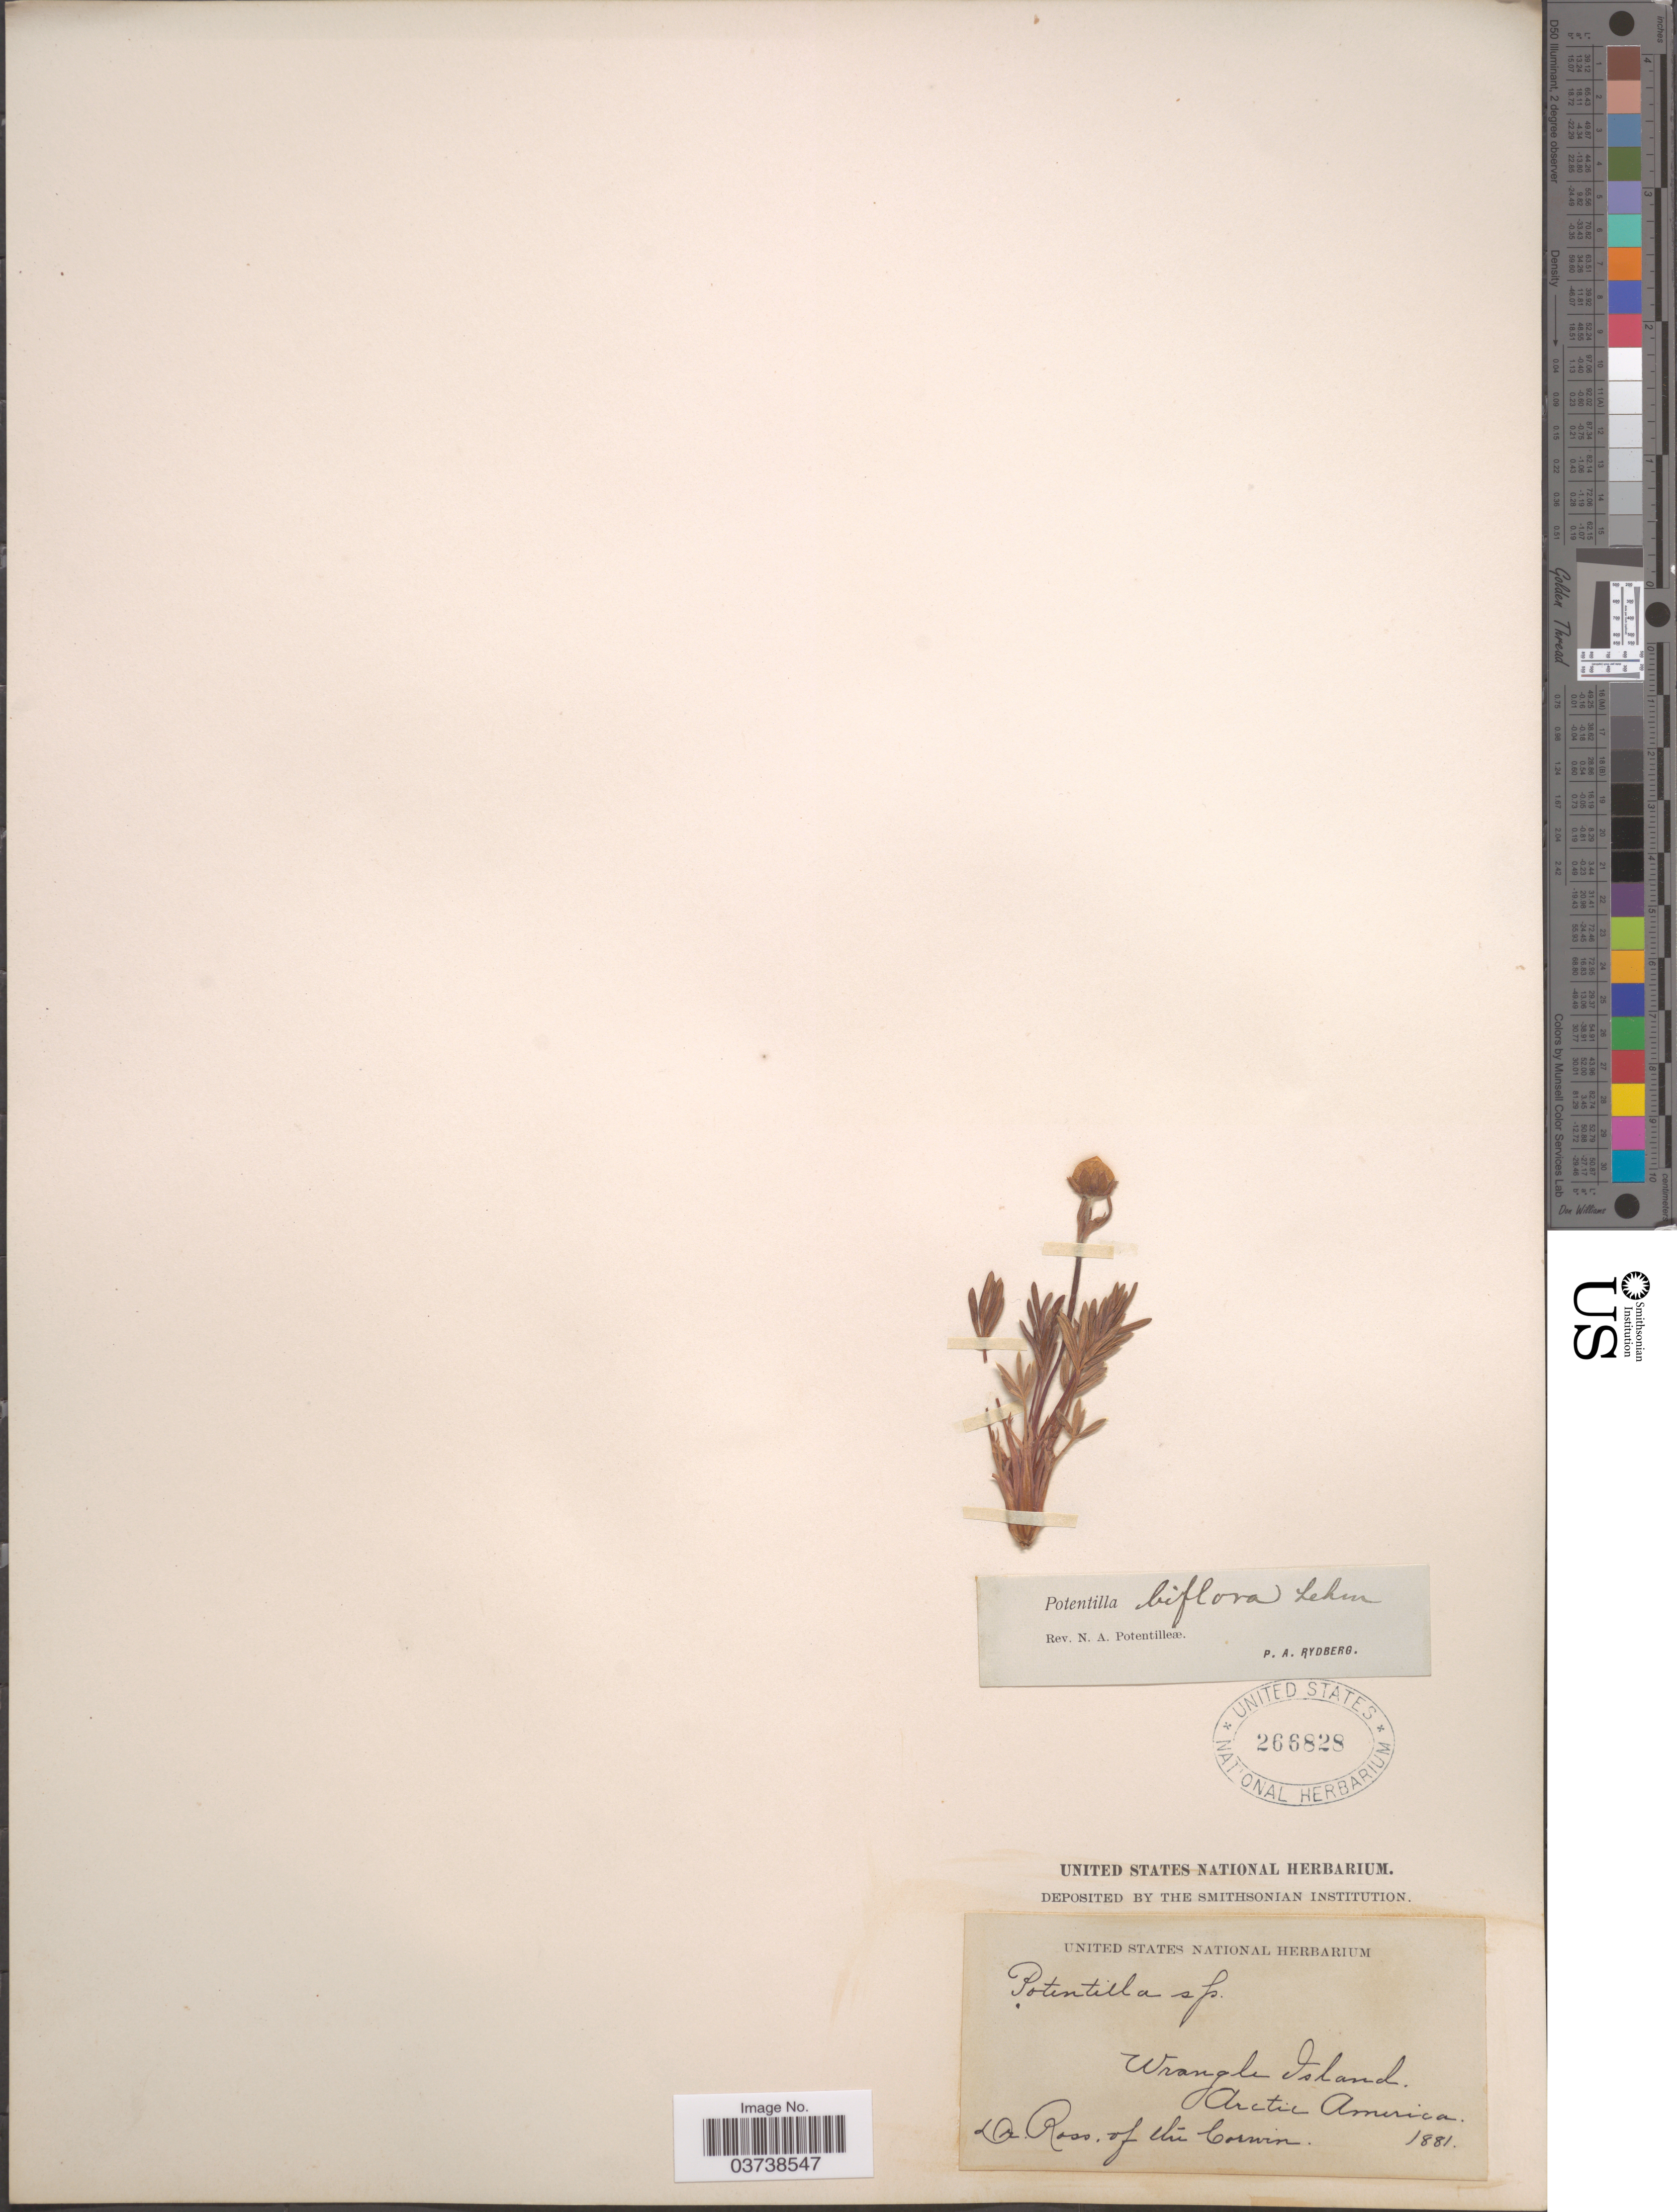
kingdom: Plantae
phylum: Tracheophyta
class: Magnoliopsida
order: Rosales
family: Rosaceae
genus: Potentilla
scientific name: Potentilla biflora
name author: Willd. ex Schltdl.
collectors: Ross of the Corwin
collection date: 1881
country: Russian Federation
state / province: Chukotka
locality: Wrangle Island. Arctic America.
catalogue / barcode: US 266828